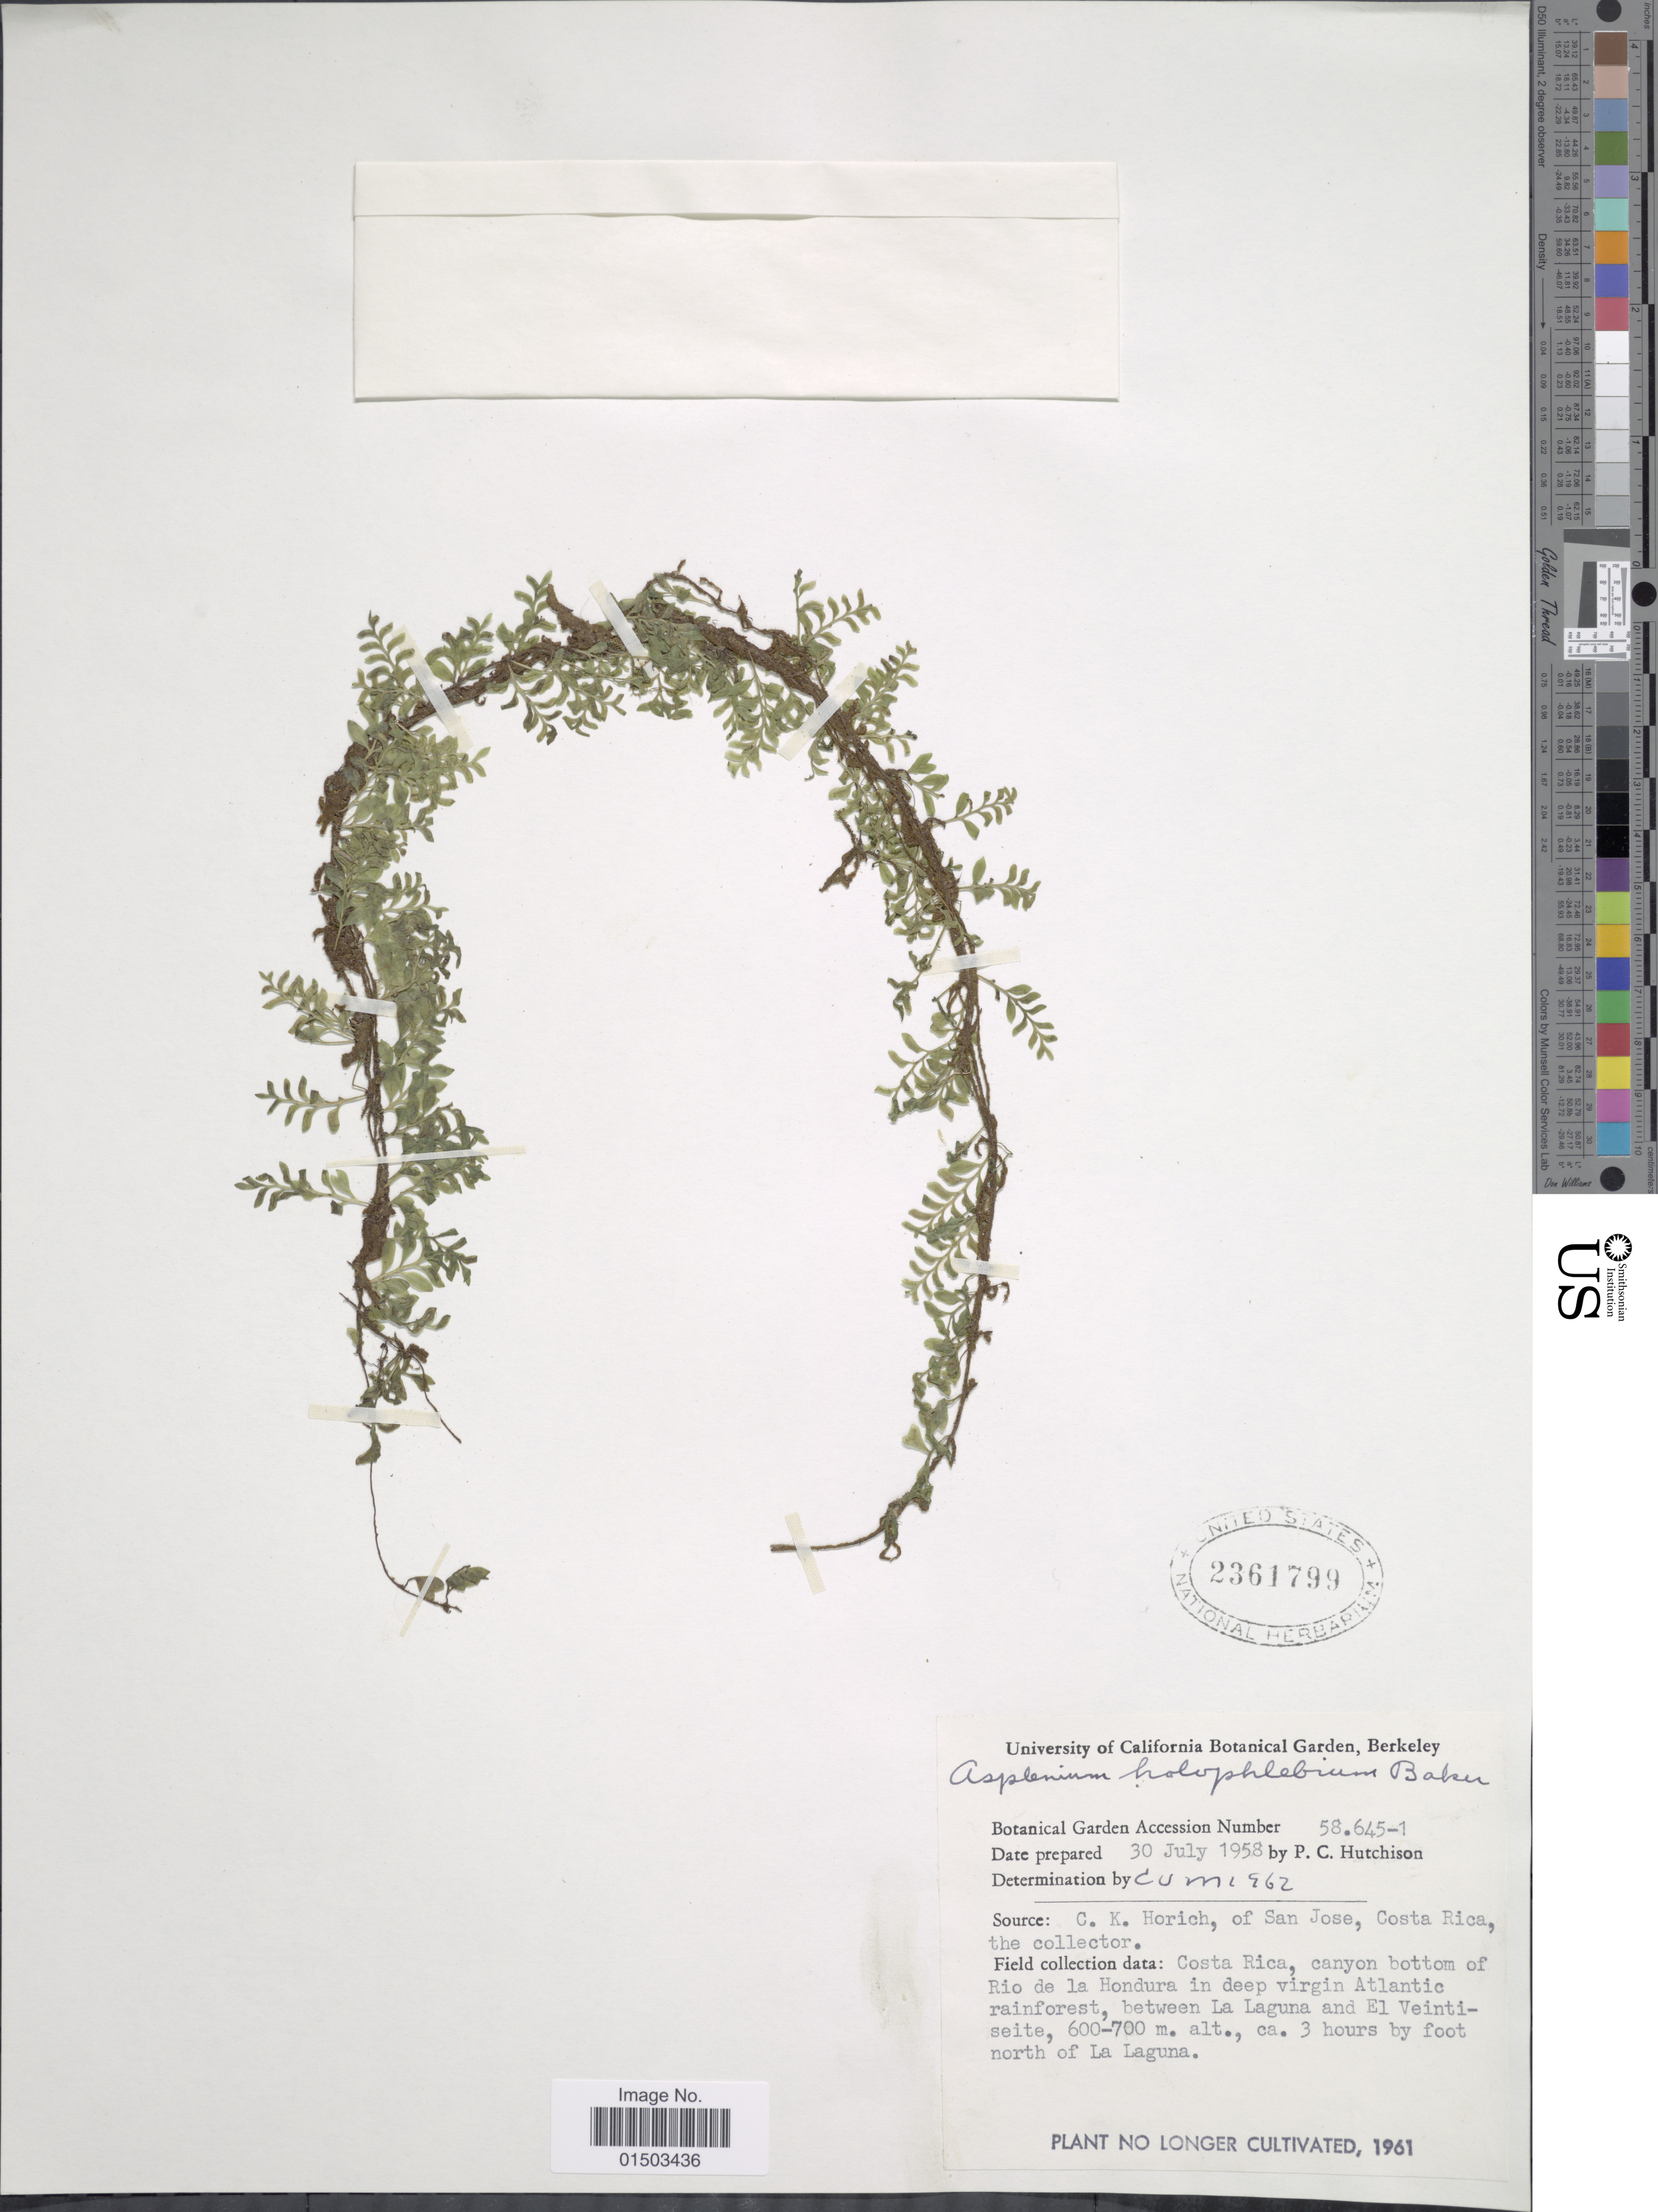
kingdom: Plantae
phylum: Tracheophyta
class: Polypodiopsida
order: Polypodiales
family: Aspleniaceae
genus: Asplenium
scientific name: Asplenium holophlebium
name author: Baker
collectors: P. C. Hutchison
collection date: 1958-07-30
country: United States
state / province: California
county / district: Alameda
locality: University of California Botanical Garden, Berkeley, Botanical Garden Accession Number 58.645-1.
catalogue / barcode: US 2361799